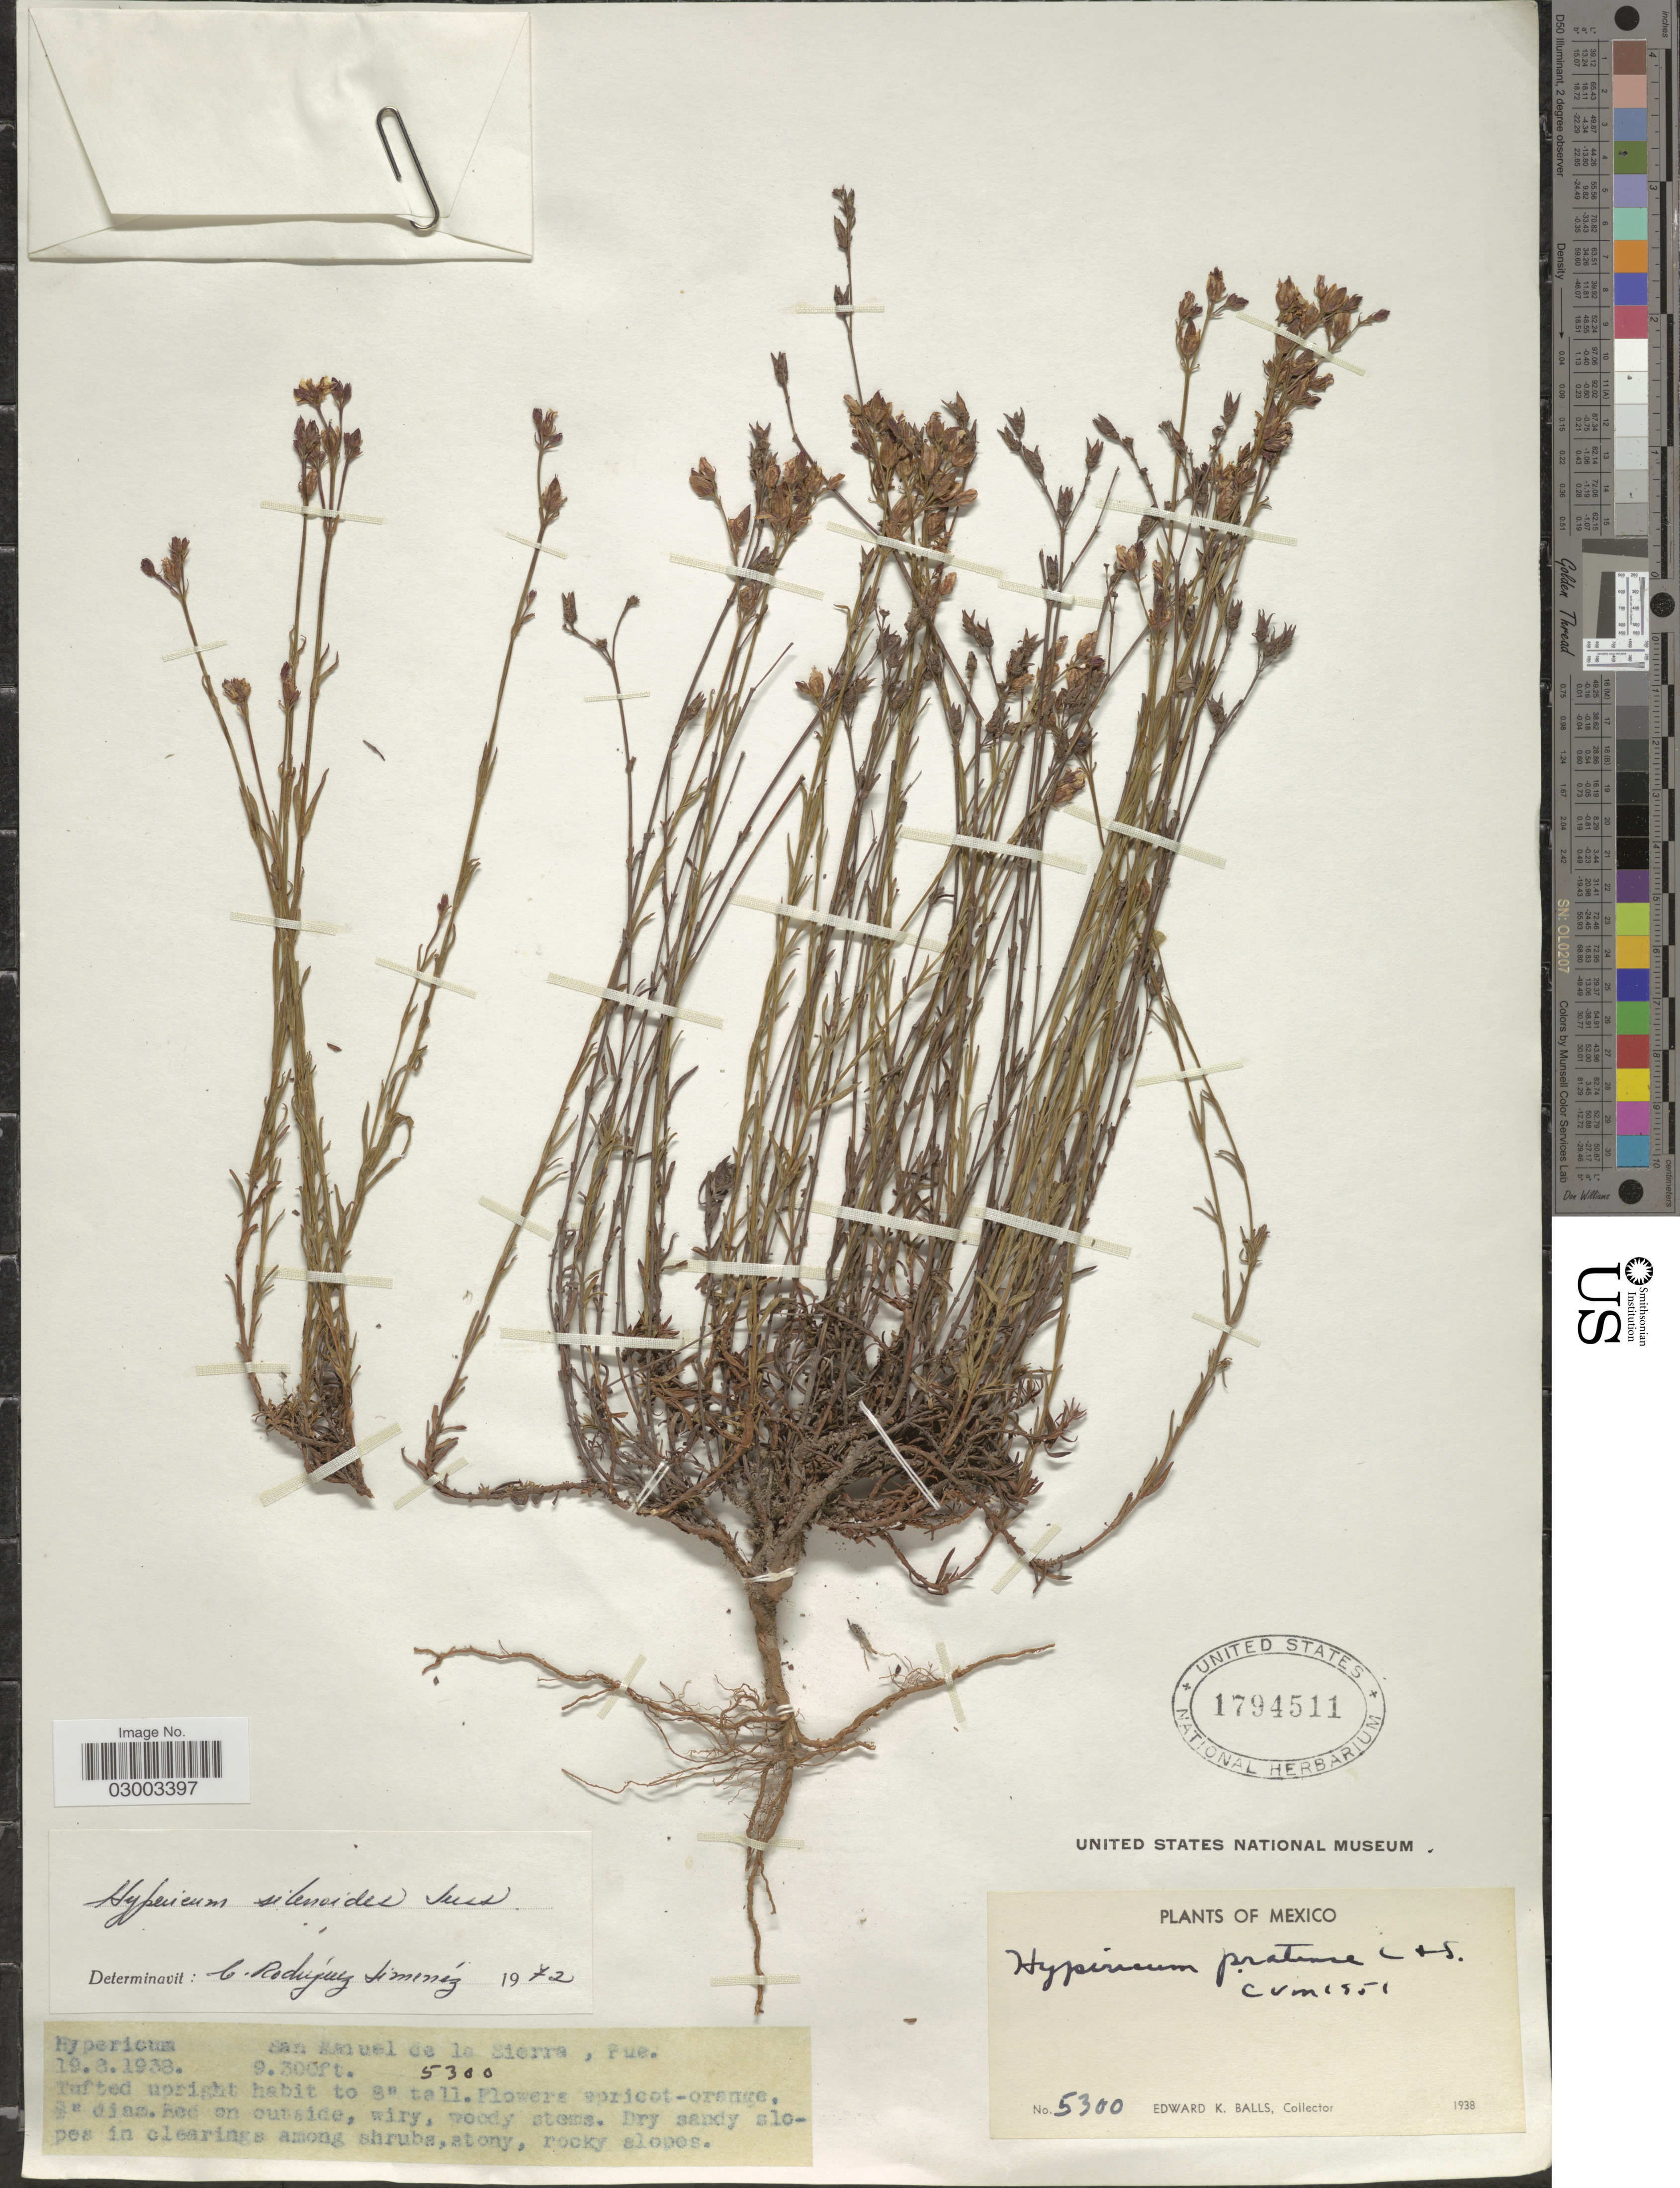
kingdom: Plantae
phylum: Tracheophyta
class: Magnoliopsida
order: Malpighiales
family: Hypericaceae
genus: Hypericum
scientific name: Hypericum silenoides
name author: Juss.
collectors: E. K. Balls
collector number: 5300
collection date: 1938-08-19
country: Mexico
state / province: Puebla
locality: San Miguel de la Sierra, Pue.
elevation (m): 2835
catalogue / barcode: US 1794511